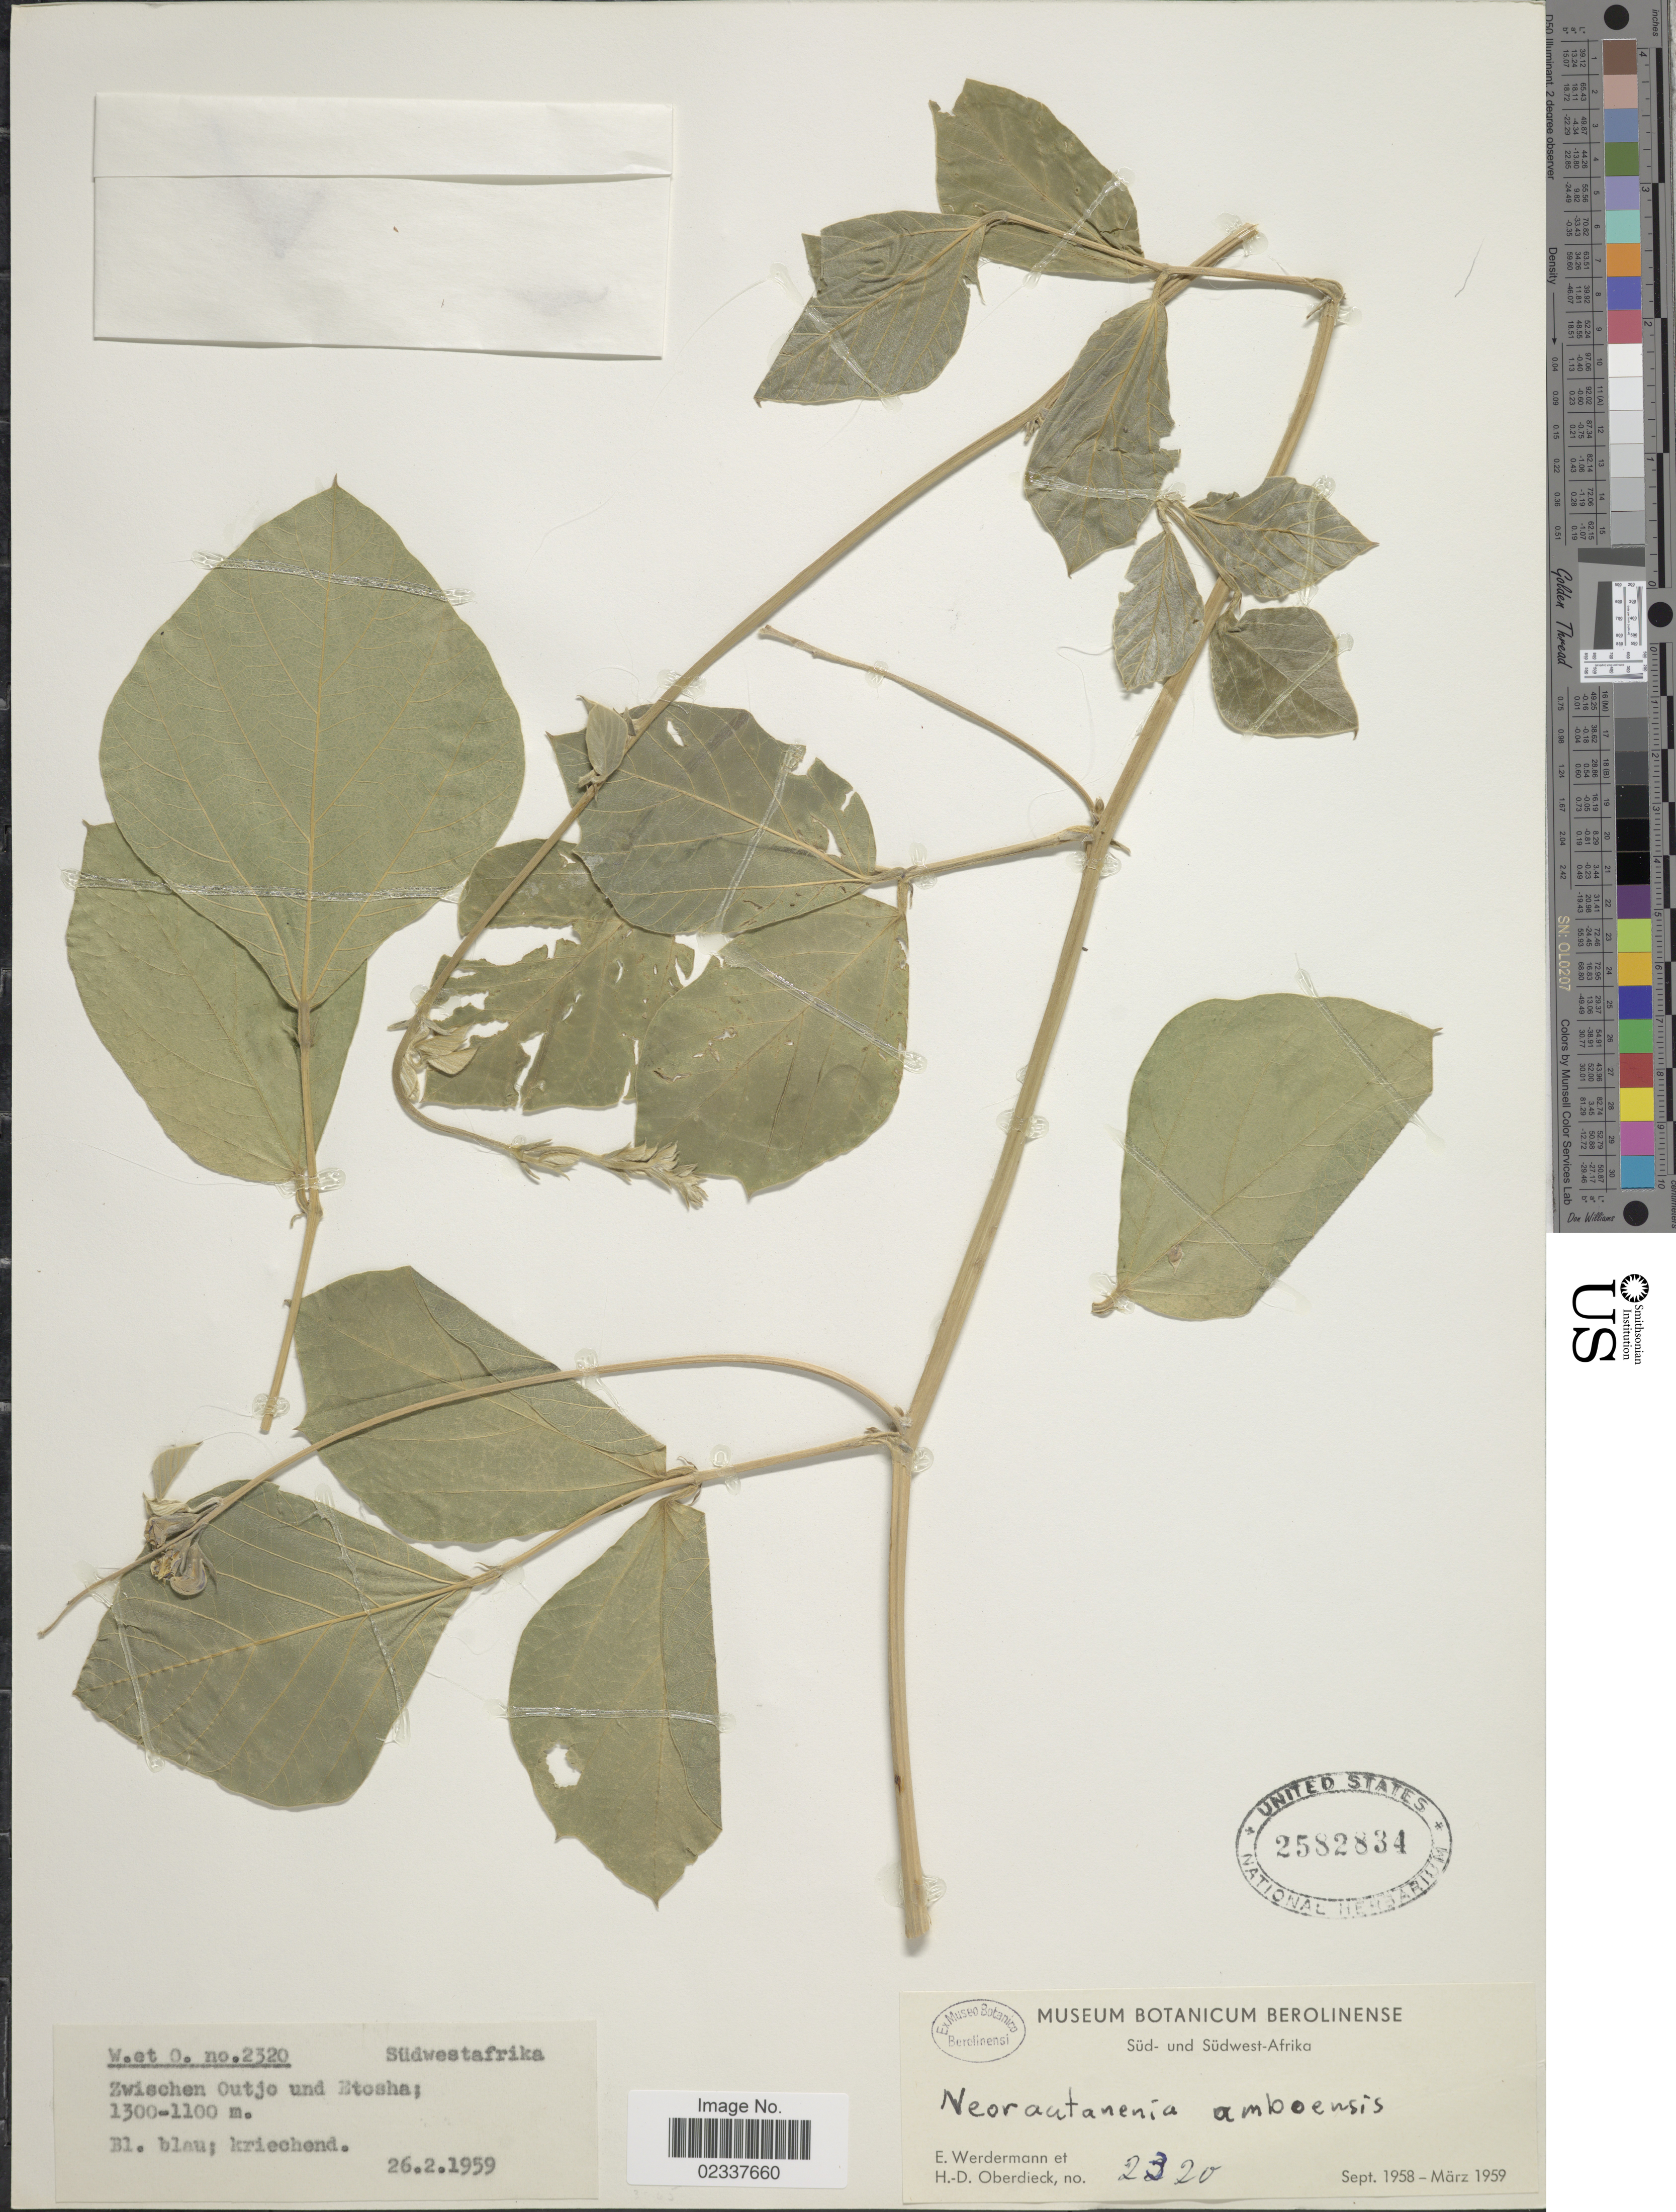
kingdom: Plantae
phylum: Tracheophyta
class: Magnoliopsida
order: Fabales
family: Fabaceae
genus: Neorautanenia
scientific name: Neorautanenia amboensis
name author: Schinz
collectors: E. Werdermann & H. Oberdieck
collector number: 2320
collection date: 1959-02-26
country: Namibia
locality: Sudwestafrika, Zwischen Outjo und Etosha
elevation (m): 1100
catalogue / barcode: US 2582834